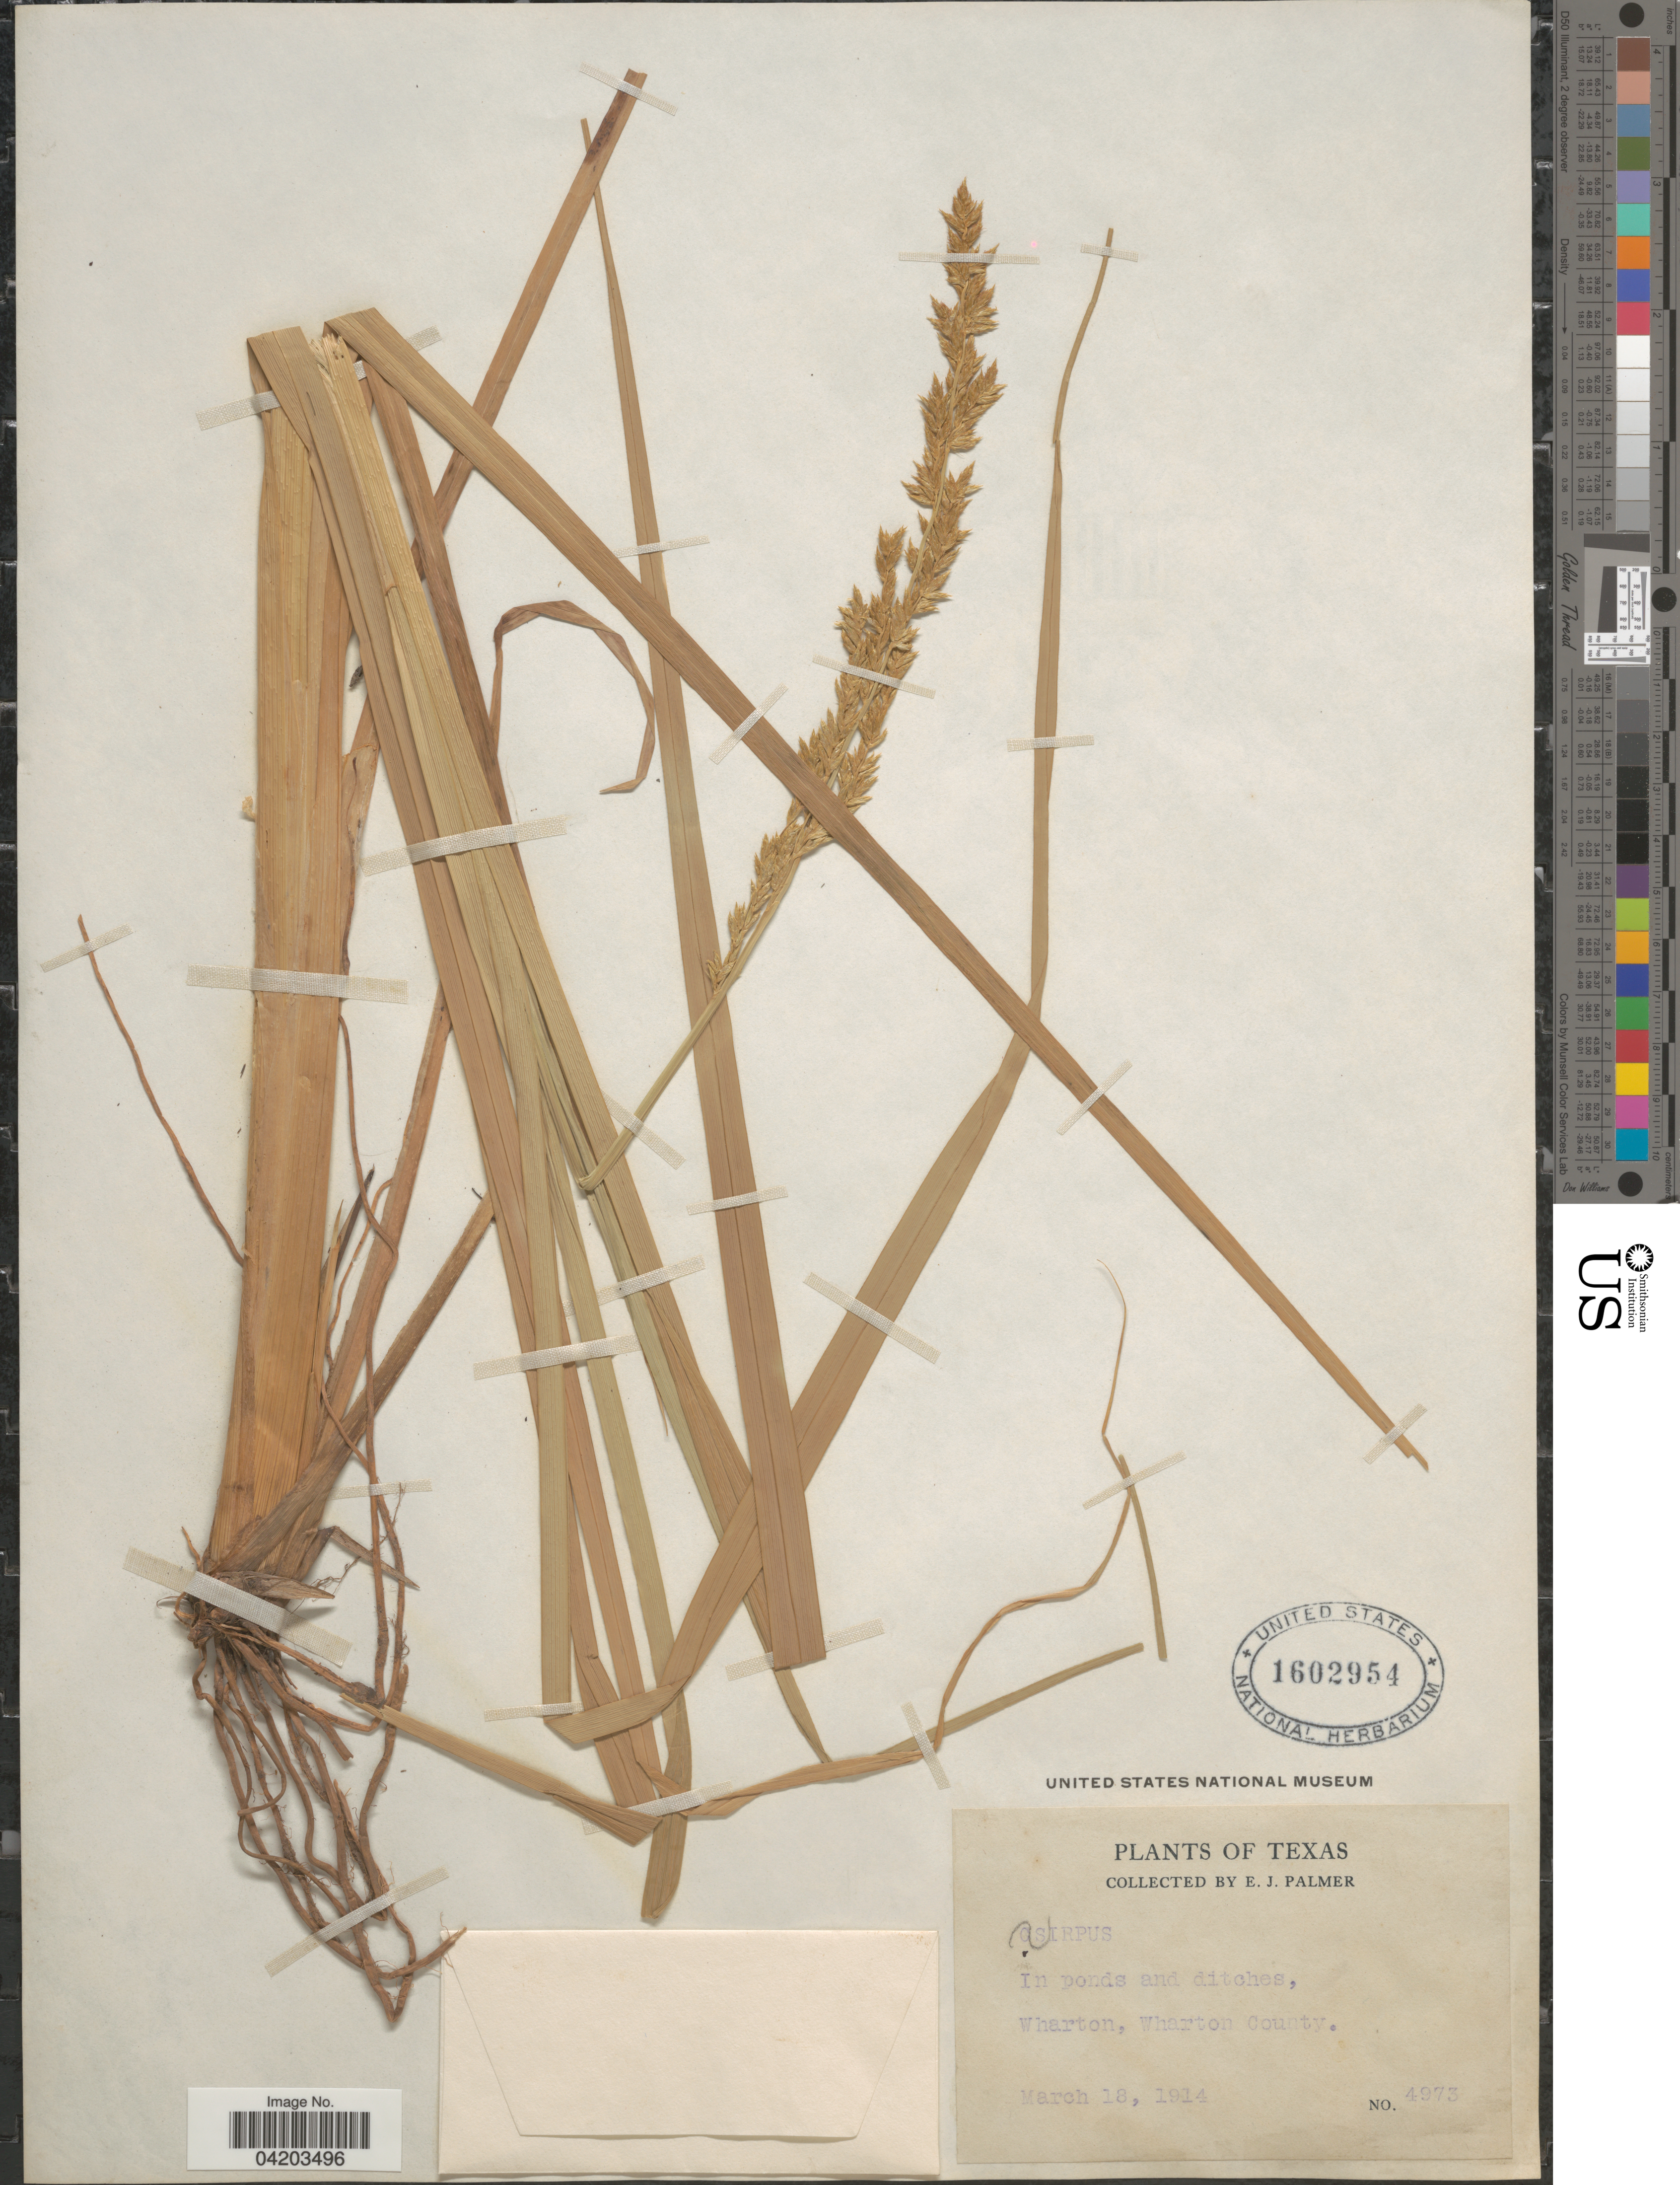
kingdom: Plantae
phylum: Tracheophyta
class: Liliopsida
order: Poales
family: Poaceae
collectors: E. J. Palmer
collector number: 4973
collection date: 1914-03-18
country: United States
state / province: Texas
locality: Wharton, Wharton County.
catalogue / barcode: US 1602954